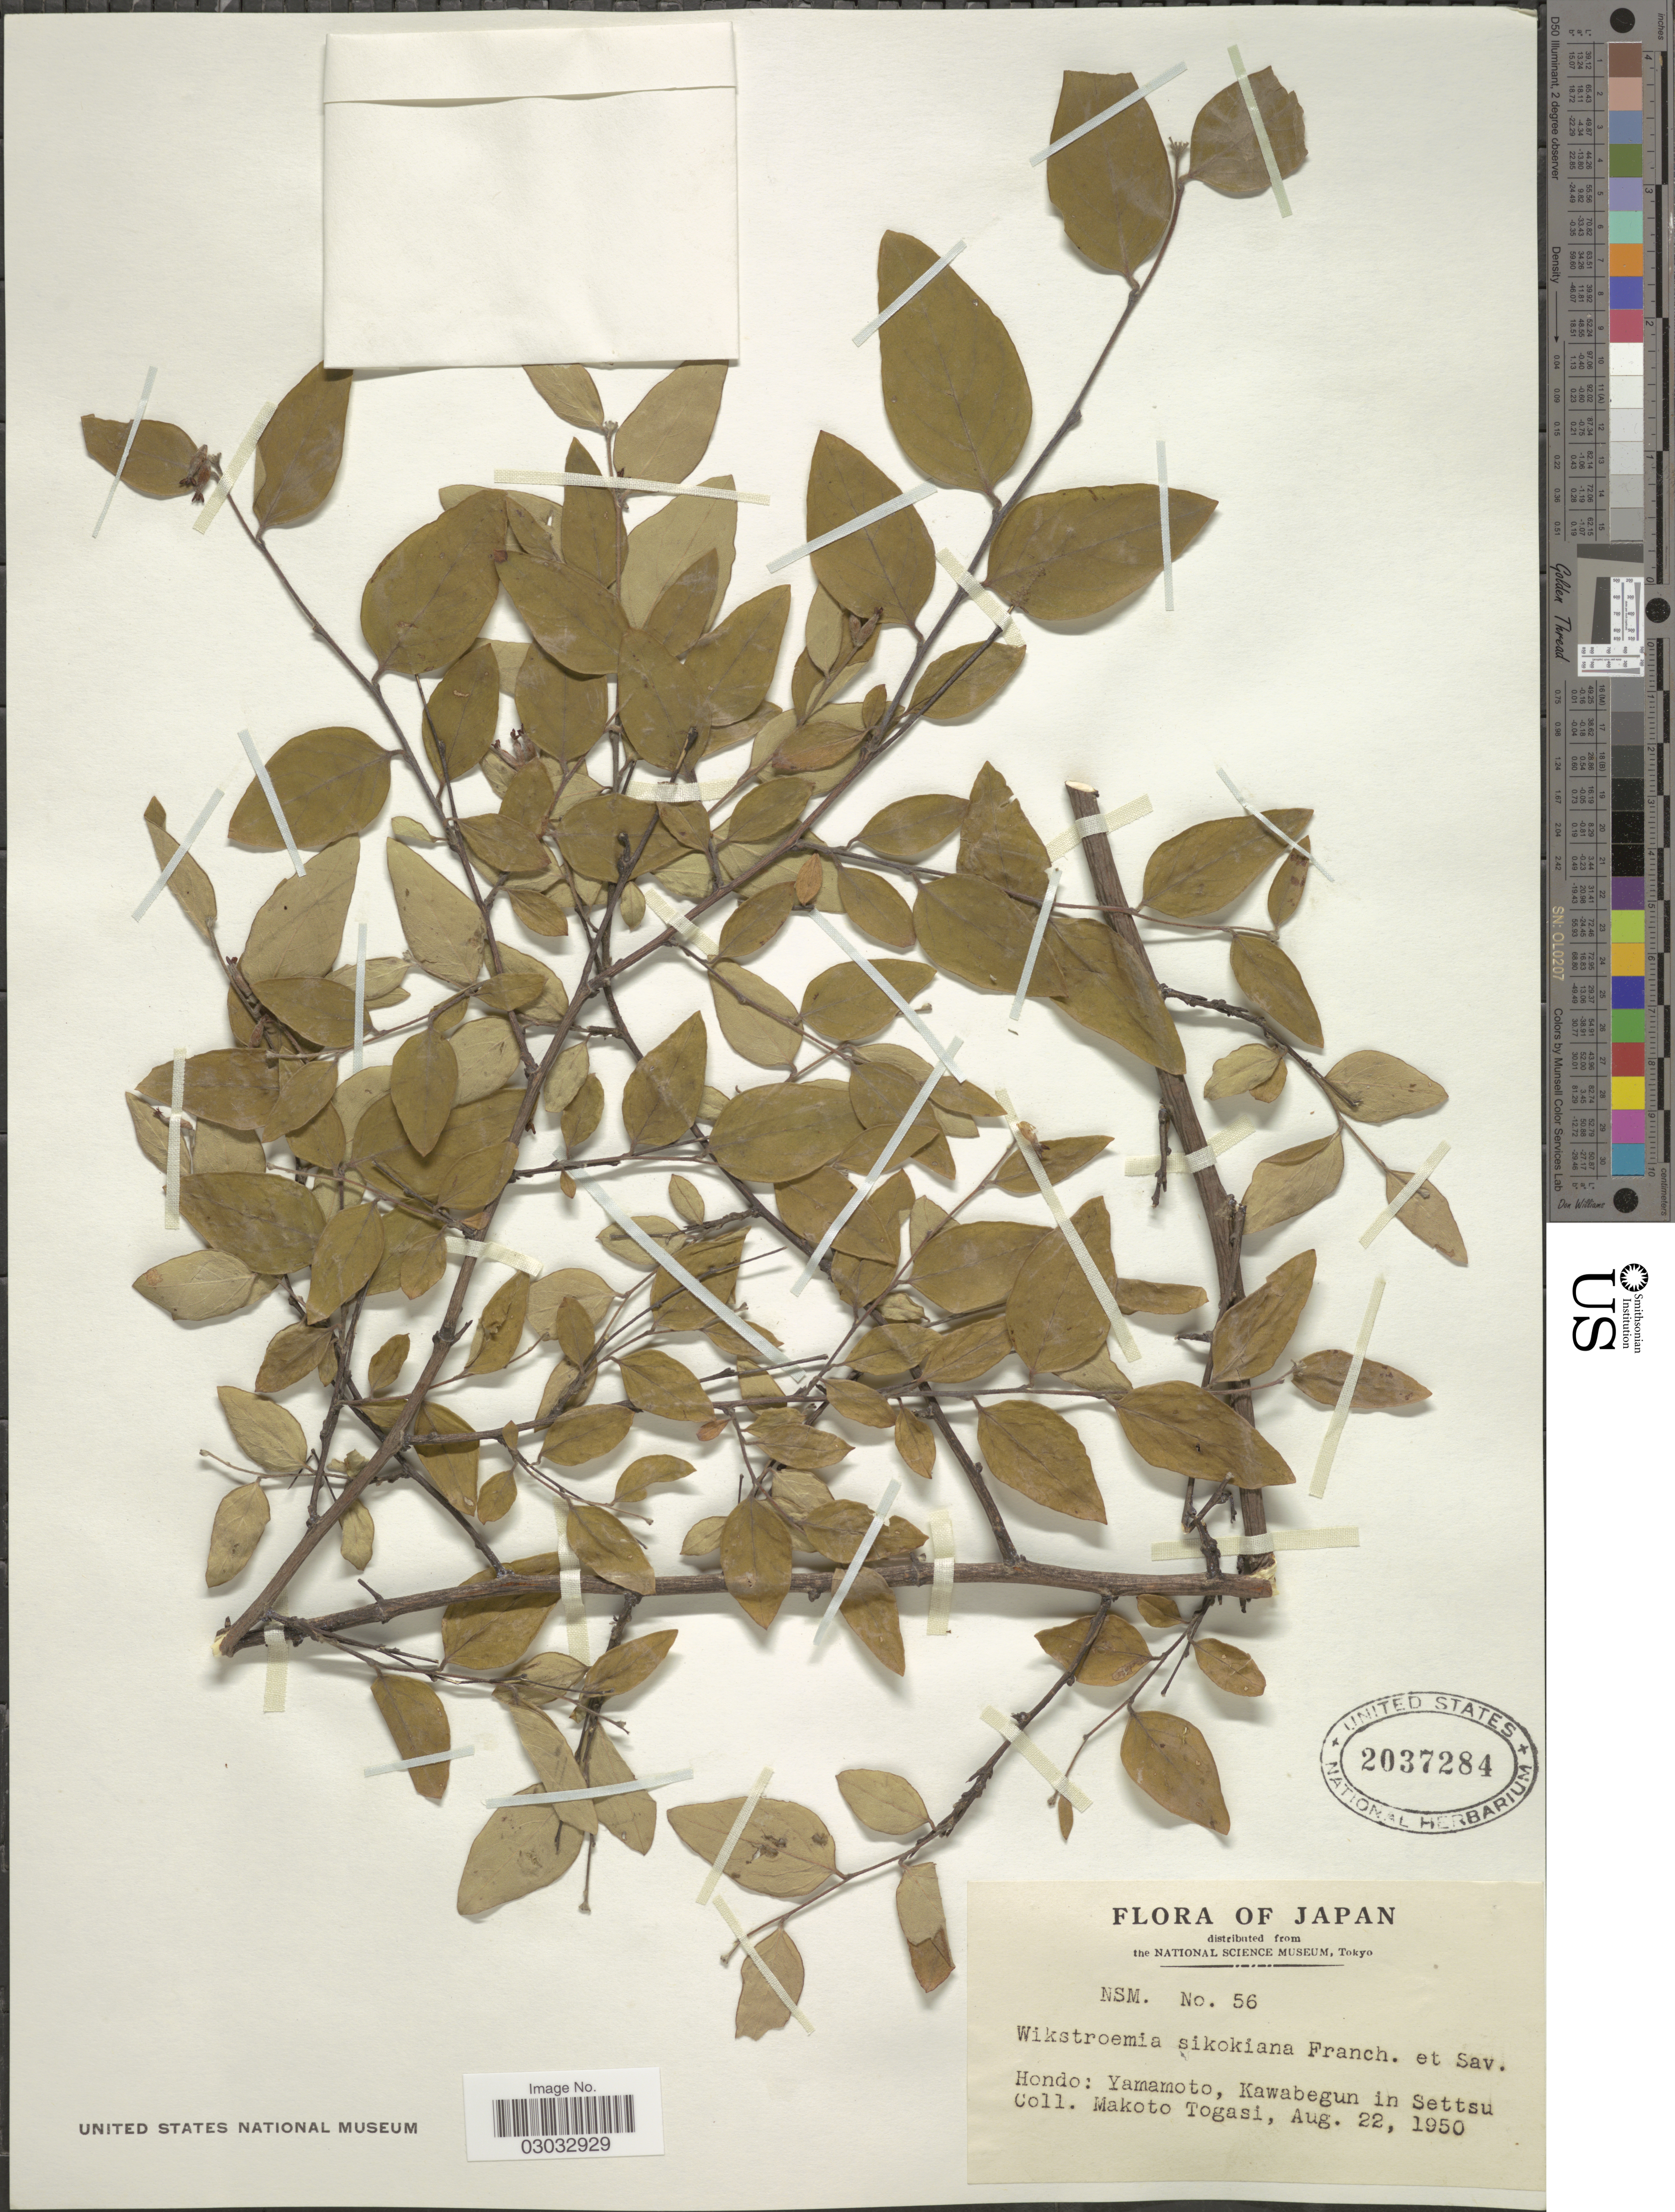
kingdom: Plantae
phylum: Tracheophyta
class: Magnoliopsida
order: Malvales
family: Thymelaeaceae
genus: Wikstroemia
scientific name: Wikstroemia sikokiana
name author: Franch. & Sav.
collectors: M. Togasi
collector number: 56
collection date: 1950-08-22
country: Japan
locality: Hondo: Yamamoto, Kawabegun in Settsu.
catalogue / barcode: US 2037284